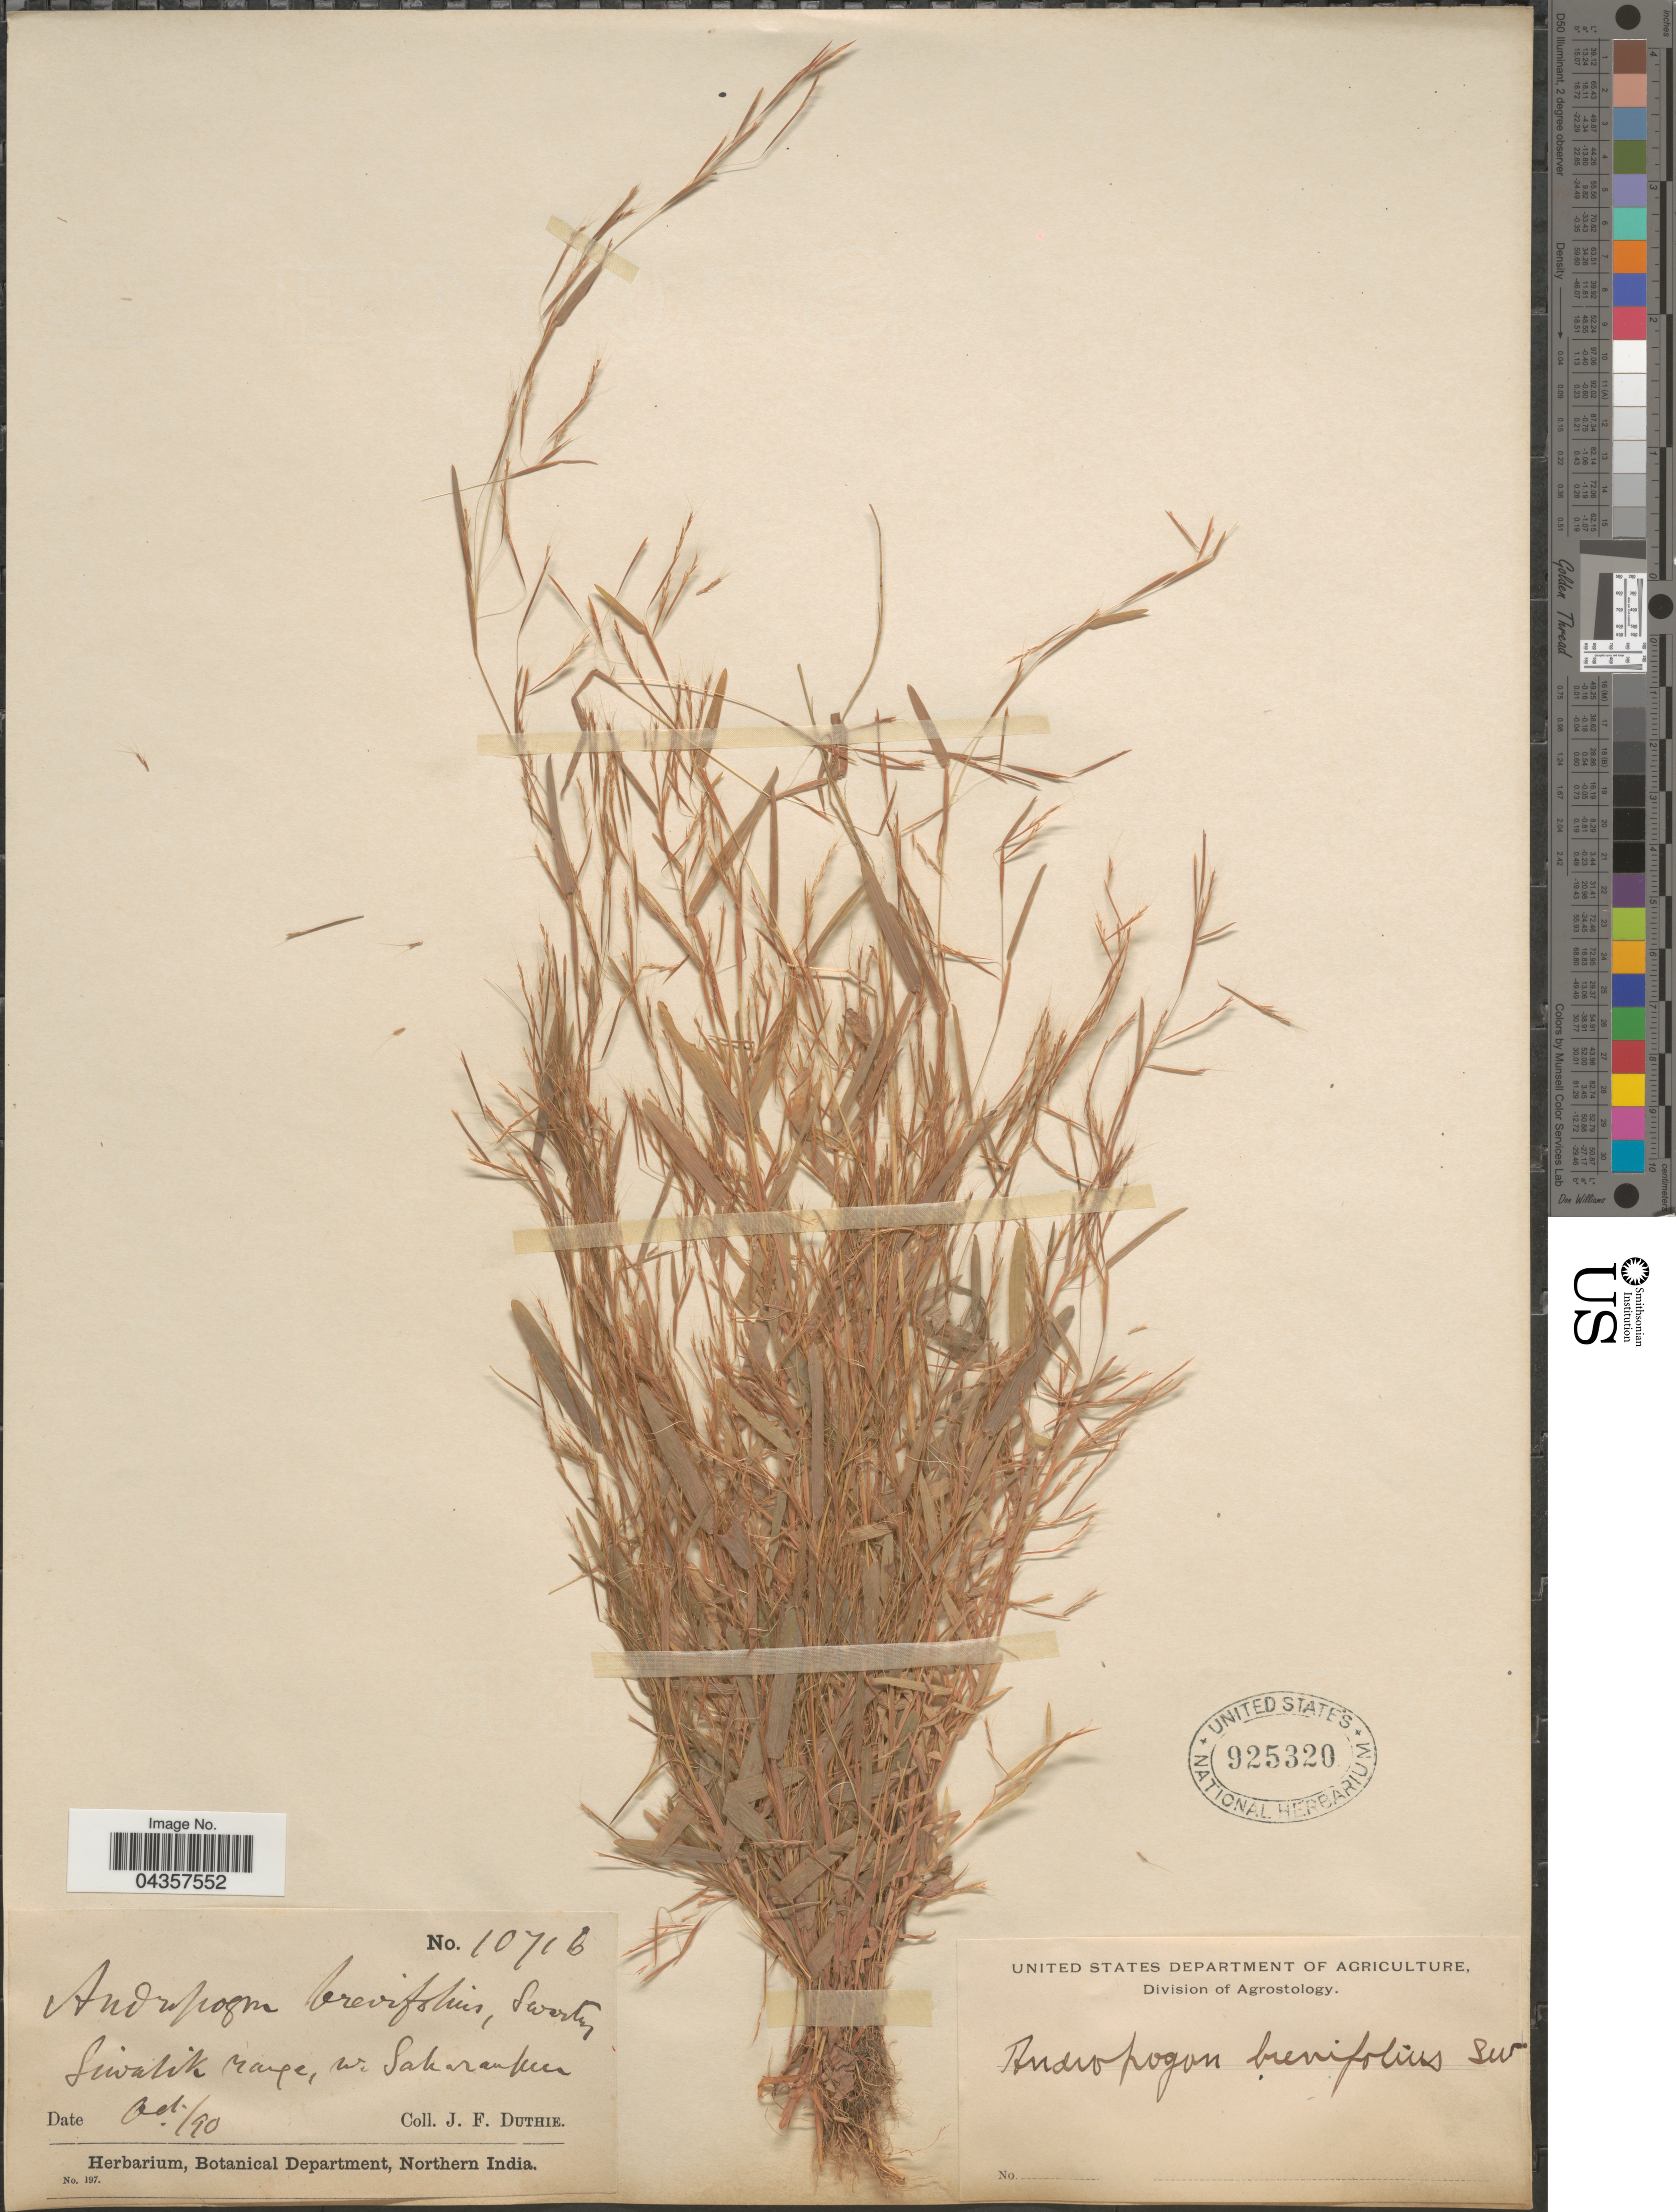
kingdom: Plantae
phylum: Tracheophyta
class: Liliopsida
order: Poales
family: Poaceae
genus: Schizachyrium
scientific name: Schizachyrium sp.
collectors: J. F. Duthie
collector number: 10716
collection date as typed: Transcribed d/m/y: /10/90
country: India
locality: Siwalik range, w. Saharanpur.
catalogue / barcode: US 925320